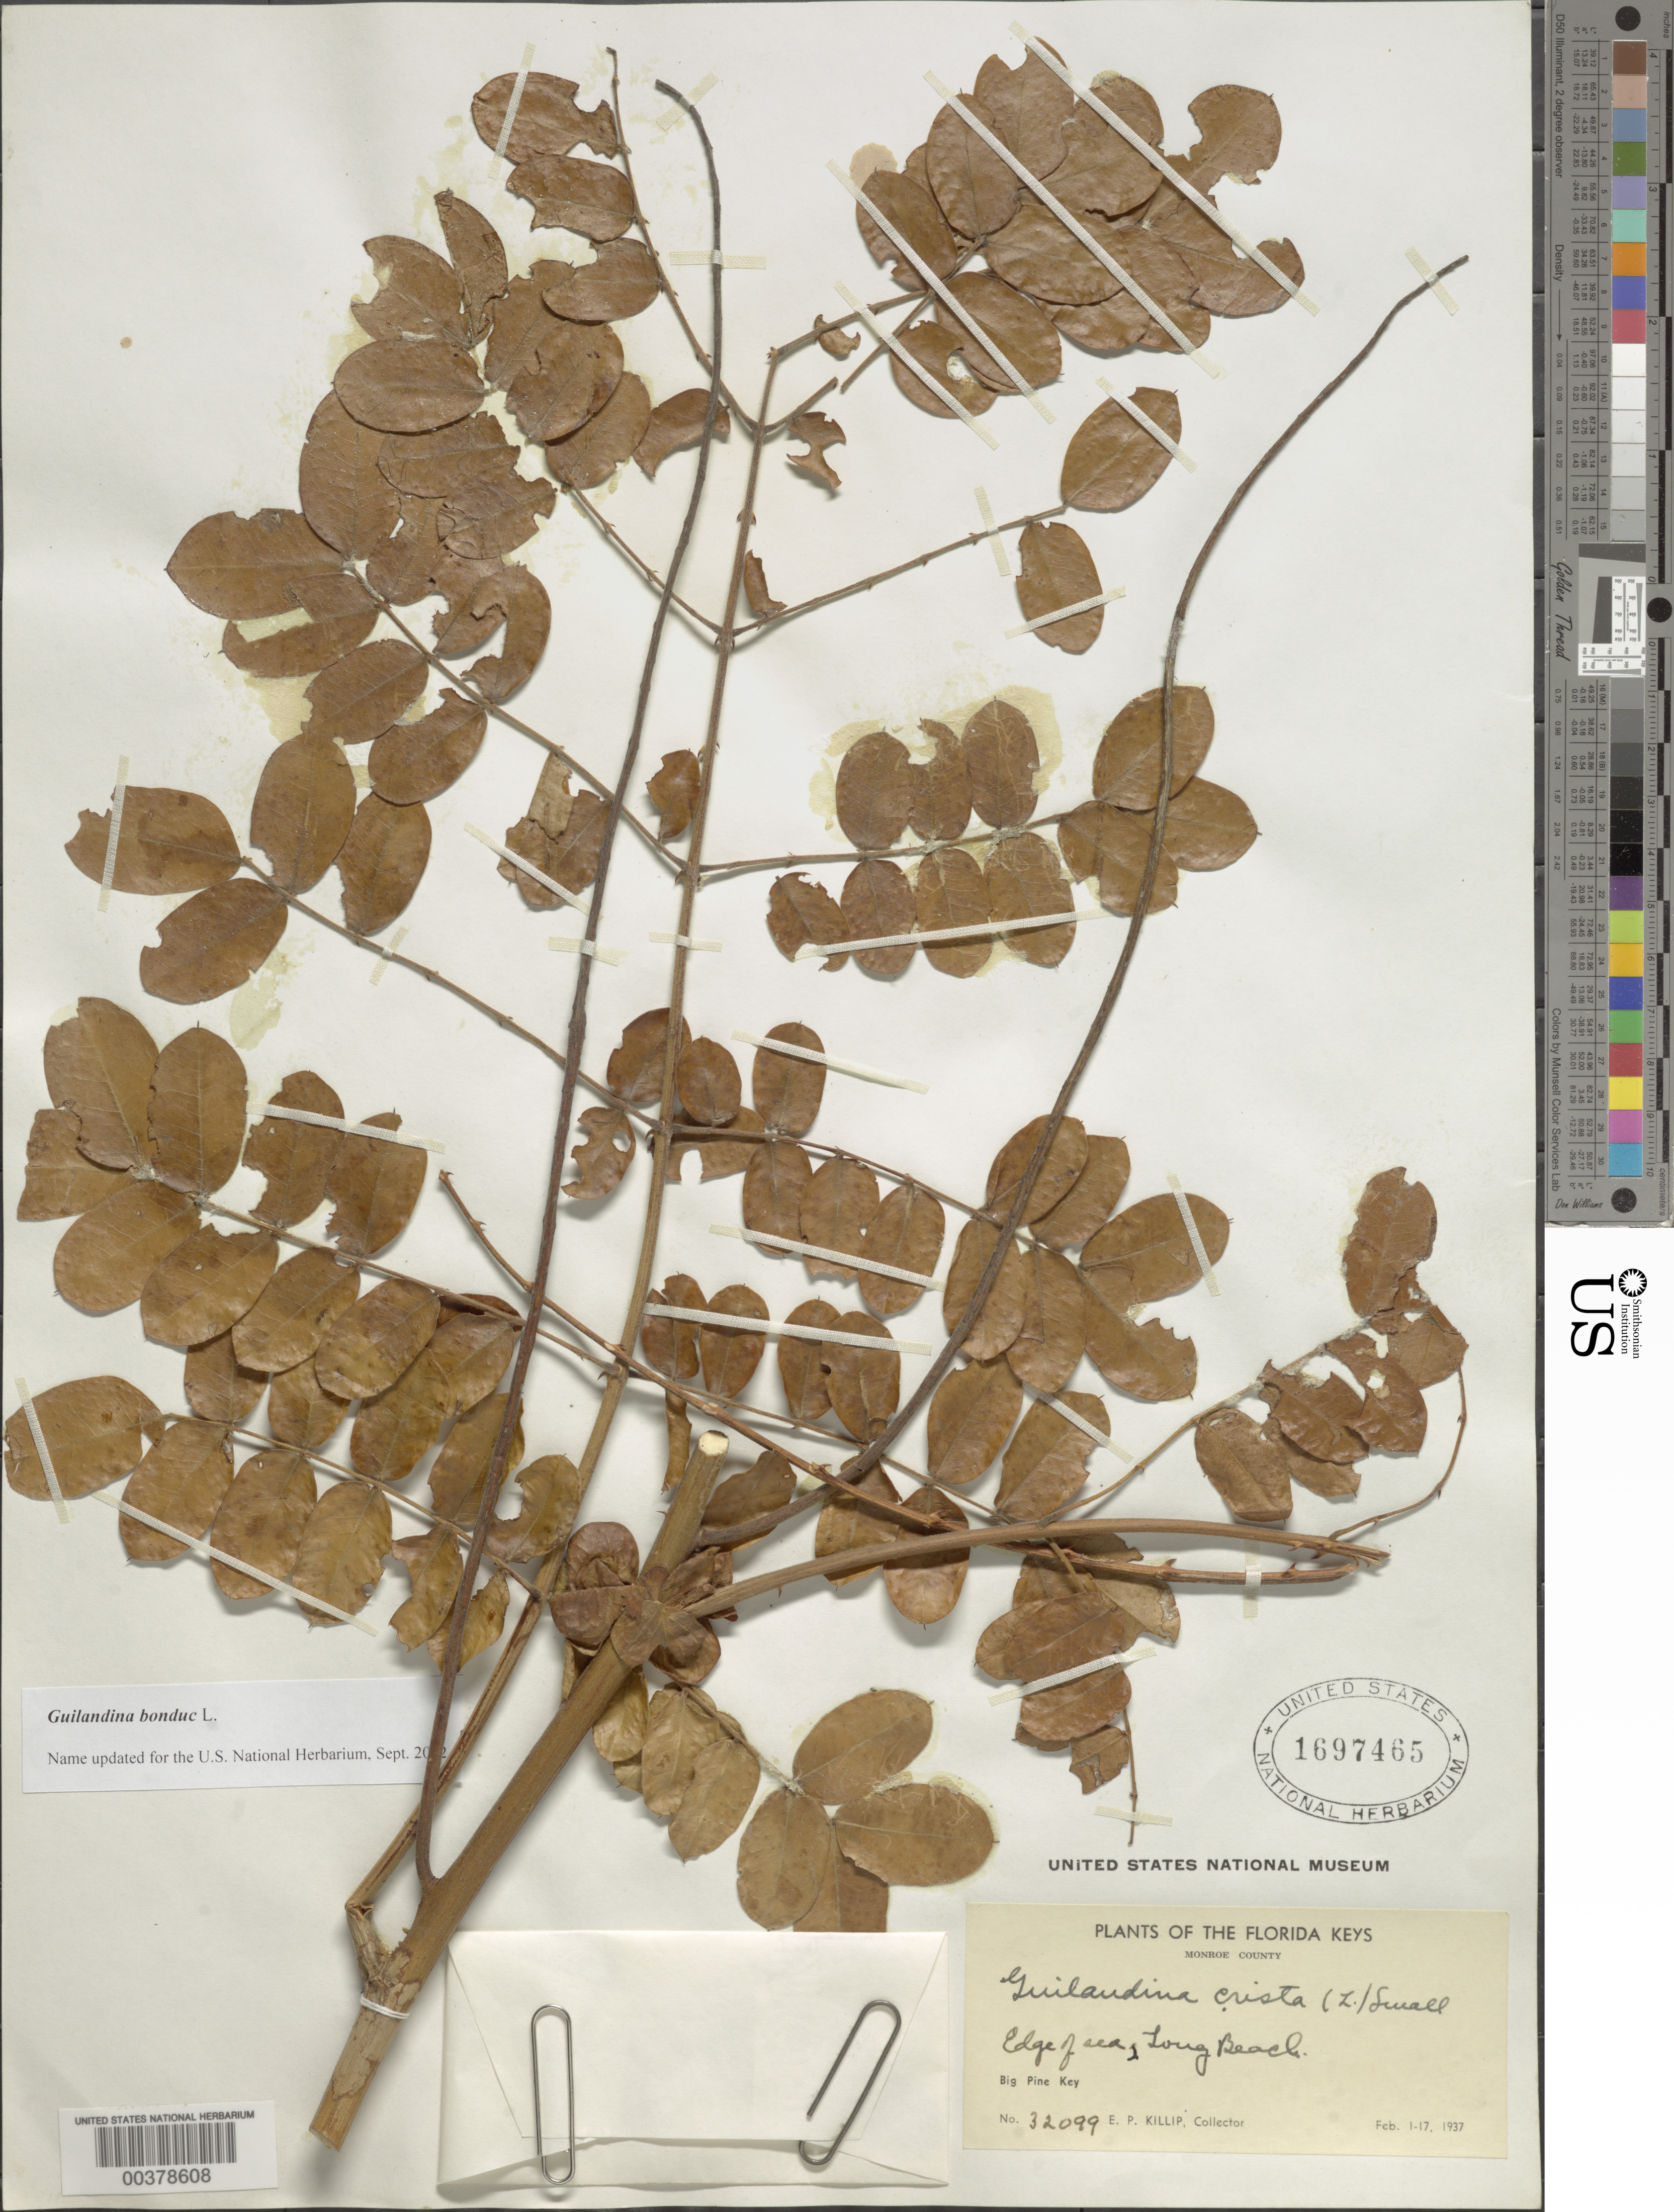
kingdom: Plantae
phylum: Tracheophyta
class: Magnoliopsida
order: Fabales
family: Fabaceae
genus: Guilandina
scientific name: Guilandina bonduc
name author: L.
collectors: E. P. Killip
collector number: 32099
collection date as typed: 01 Feb 1937 to 17 Feb 1937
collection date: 1937-02-01/1937-02-17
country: United States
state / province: Florida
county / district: Monroe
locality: Big pine key, long beach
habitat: Edge of sea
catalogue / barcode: US 1697465